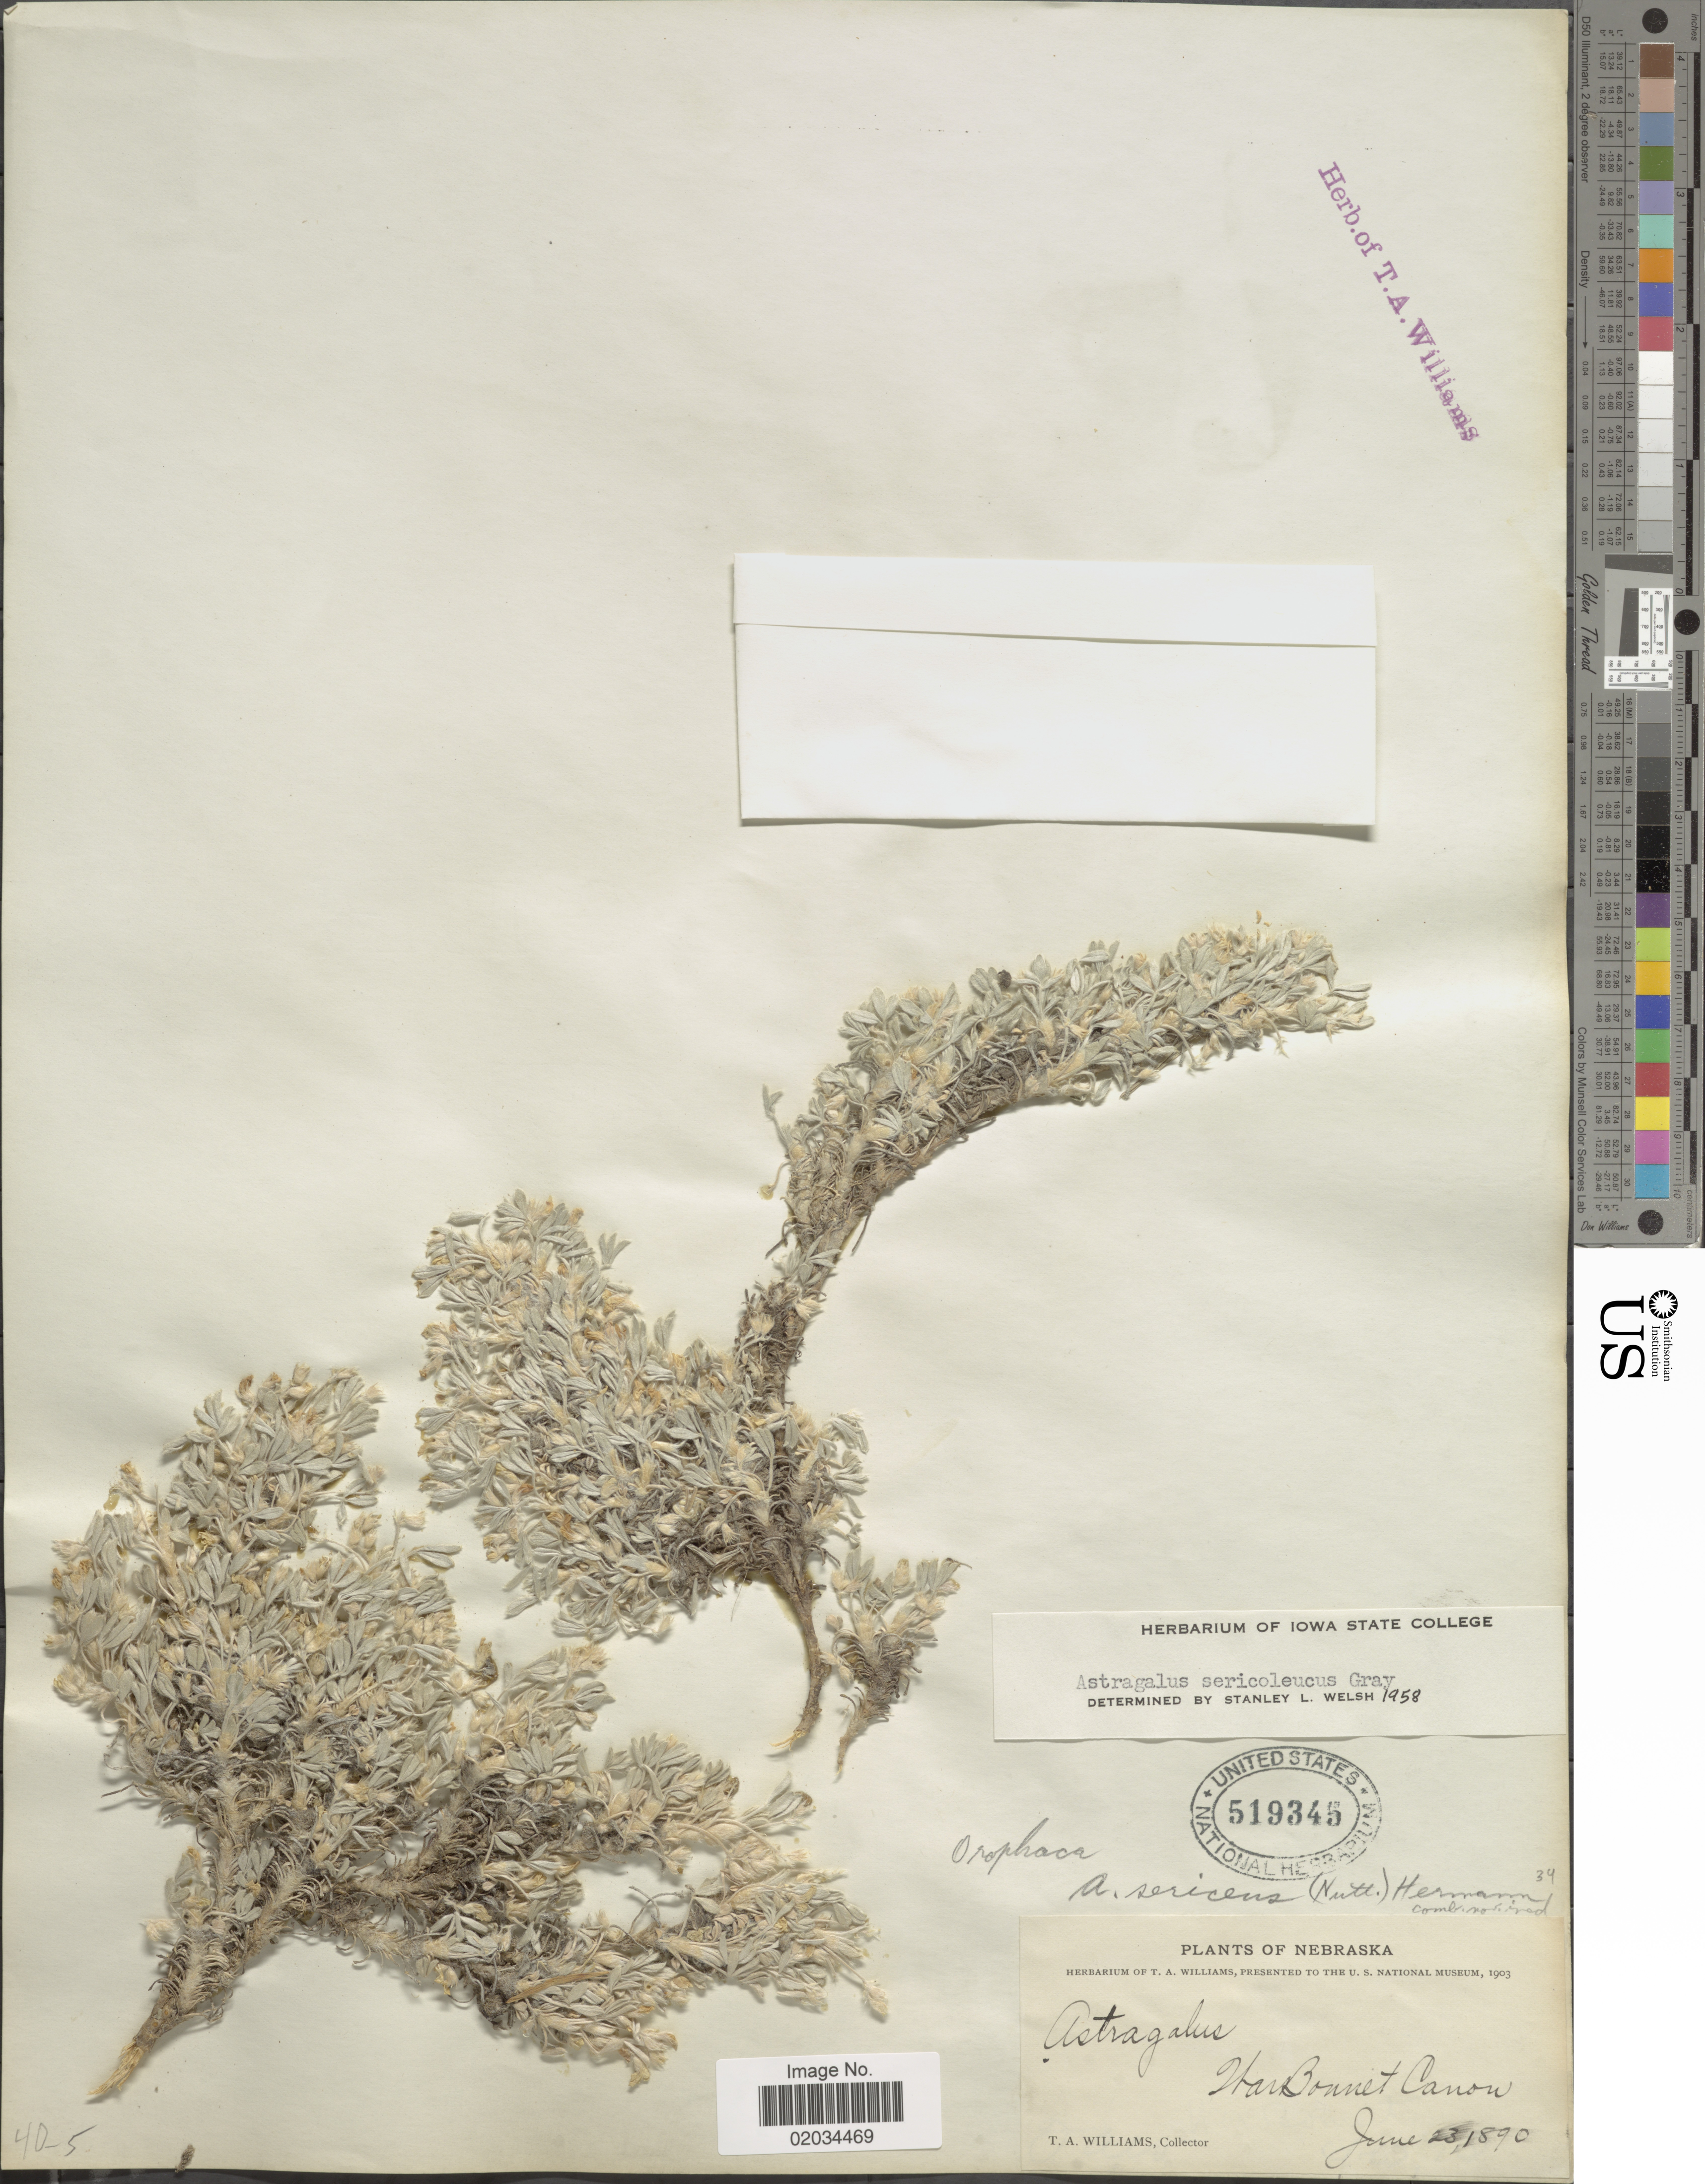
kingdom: Plantae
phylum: Tracheophyta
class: Magnoliopsida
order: Fabales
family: Fabaceae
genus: Astragalus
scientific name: Astragalus sericoleucus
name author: A. Gray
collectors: T. A. Williams (herbarium)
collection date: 1890-06-23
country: United States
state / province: Nebraska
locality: War Bonnet Canon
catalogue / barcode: US 519345